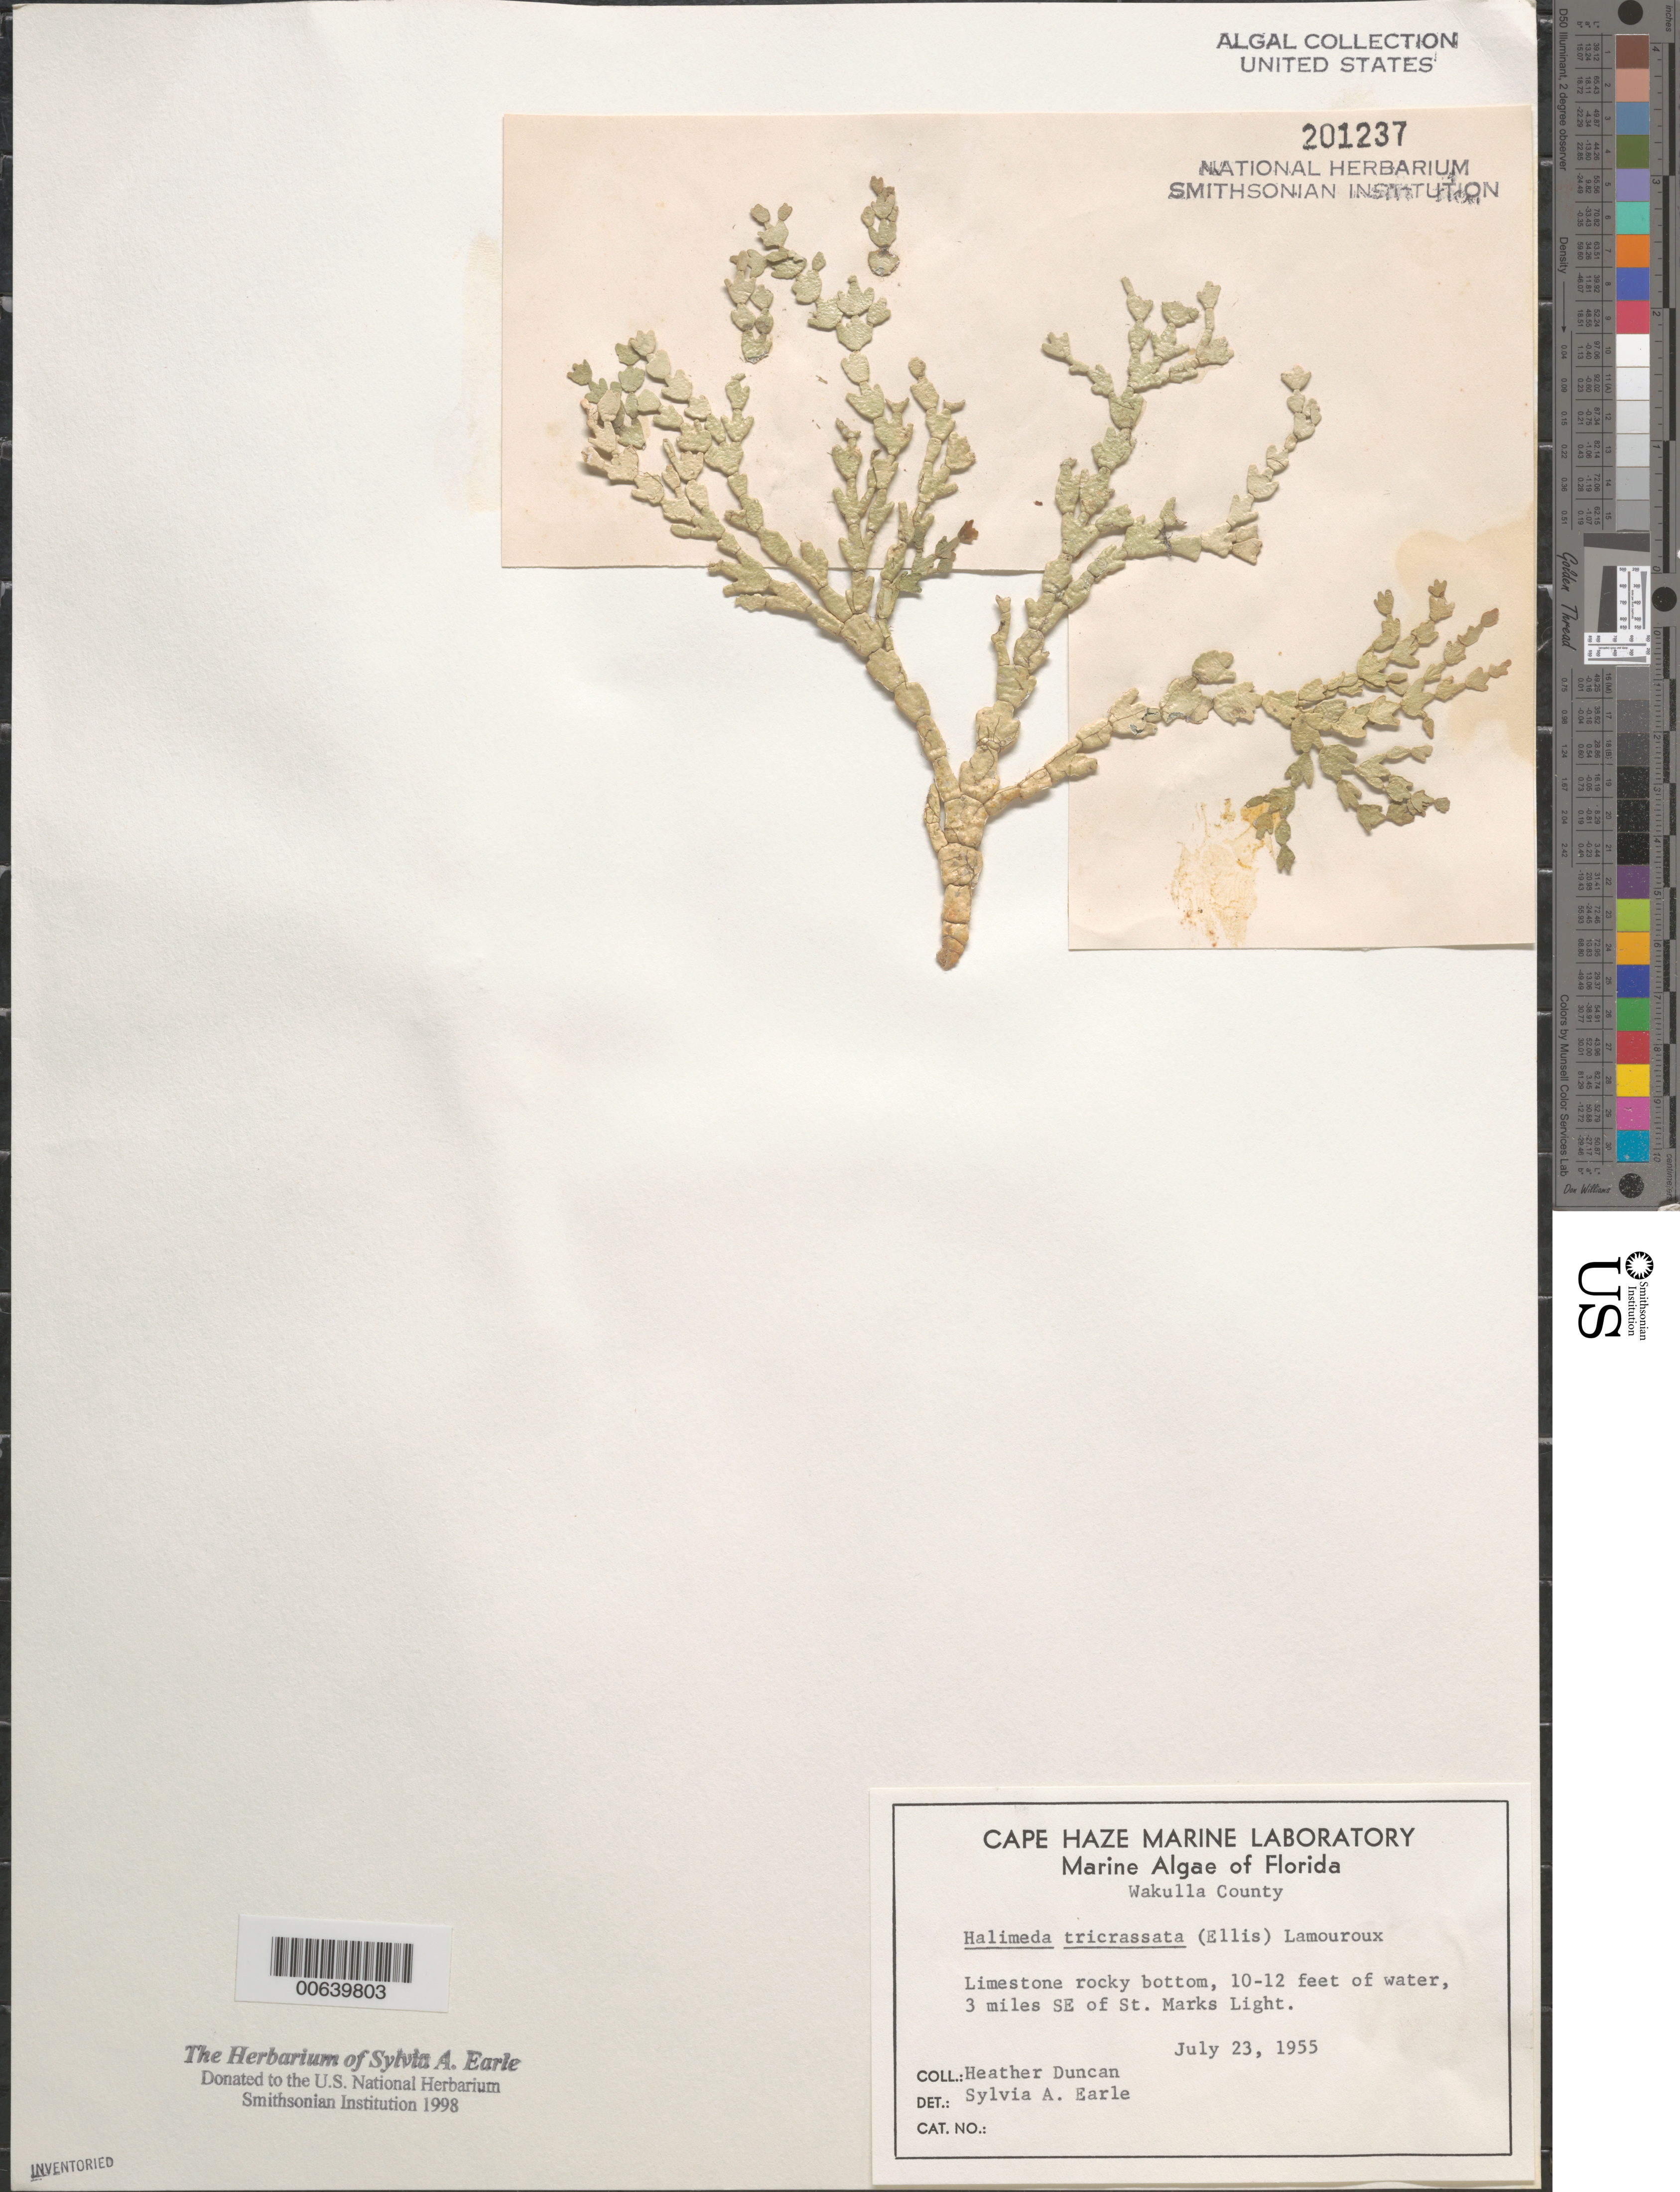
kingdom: Plantae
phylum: Chlorophyta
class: Ulvophyceae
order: Bryopsidales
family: Halimedaceae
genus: Halimeda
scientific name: Halimeda tricrassata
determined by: Earle, S. A.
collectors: H. Duncan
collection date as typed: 23 Jul 1955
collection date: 1955-07-23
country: United States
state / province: Florida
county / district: Wakulla County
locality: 3 miles southeast of St. Marks Light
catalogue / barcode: US 201237